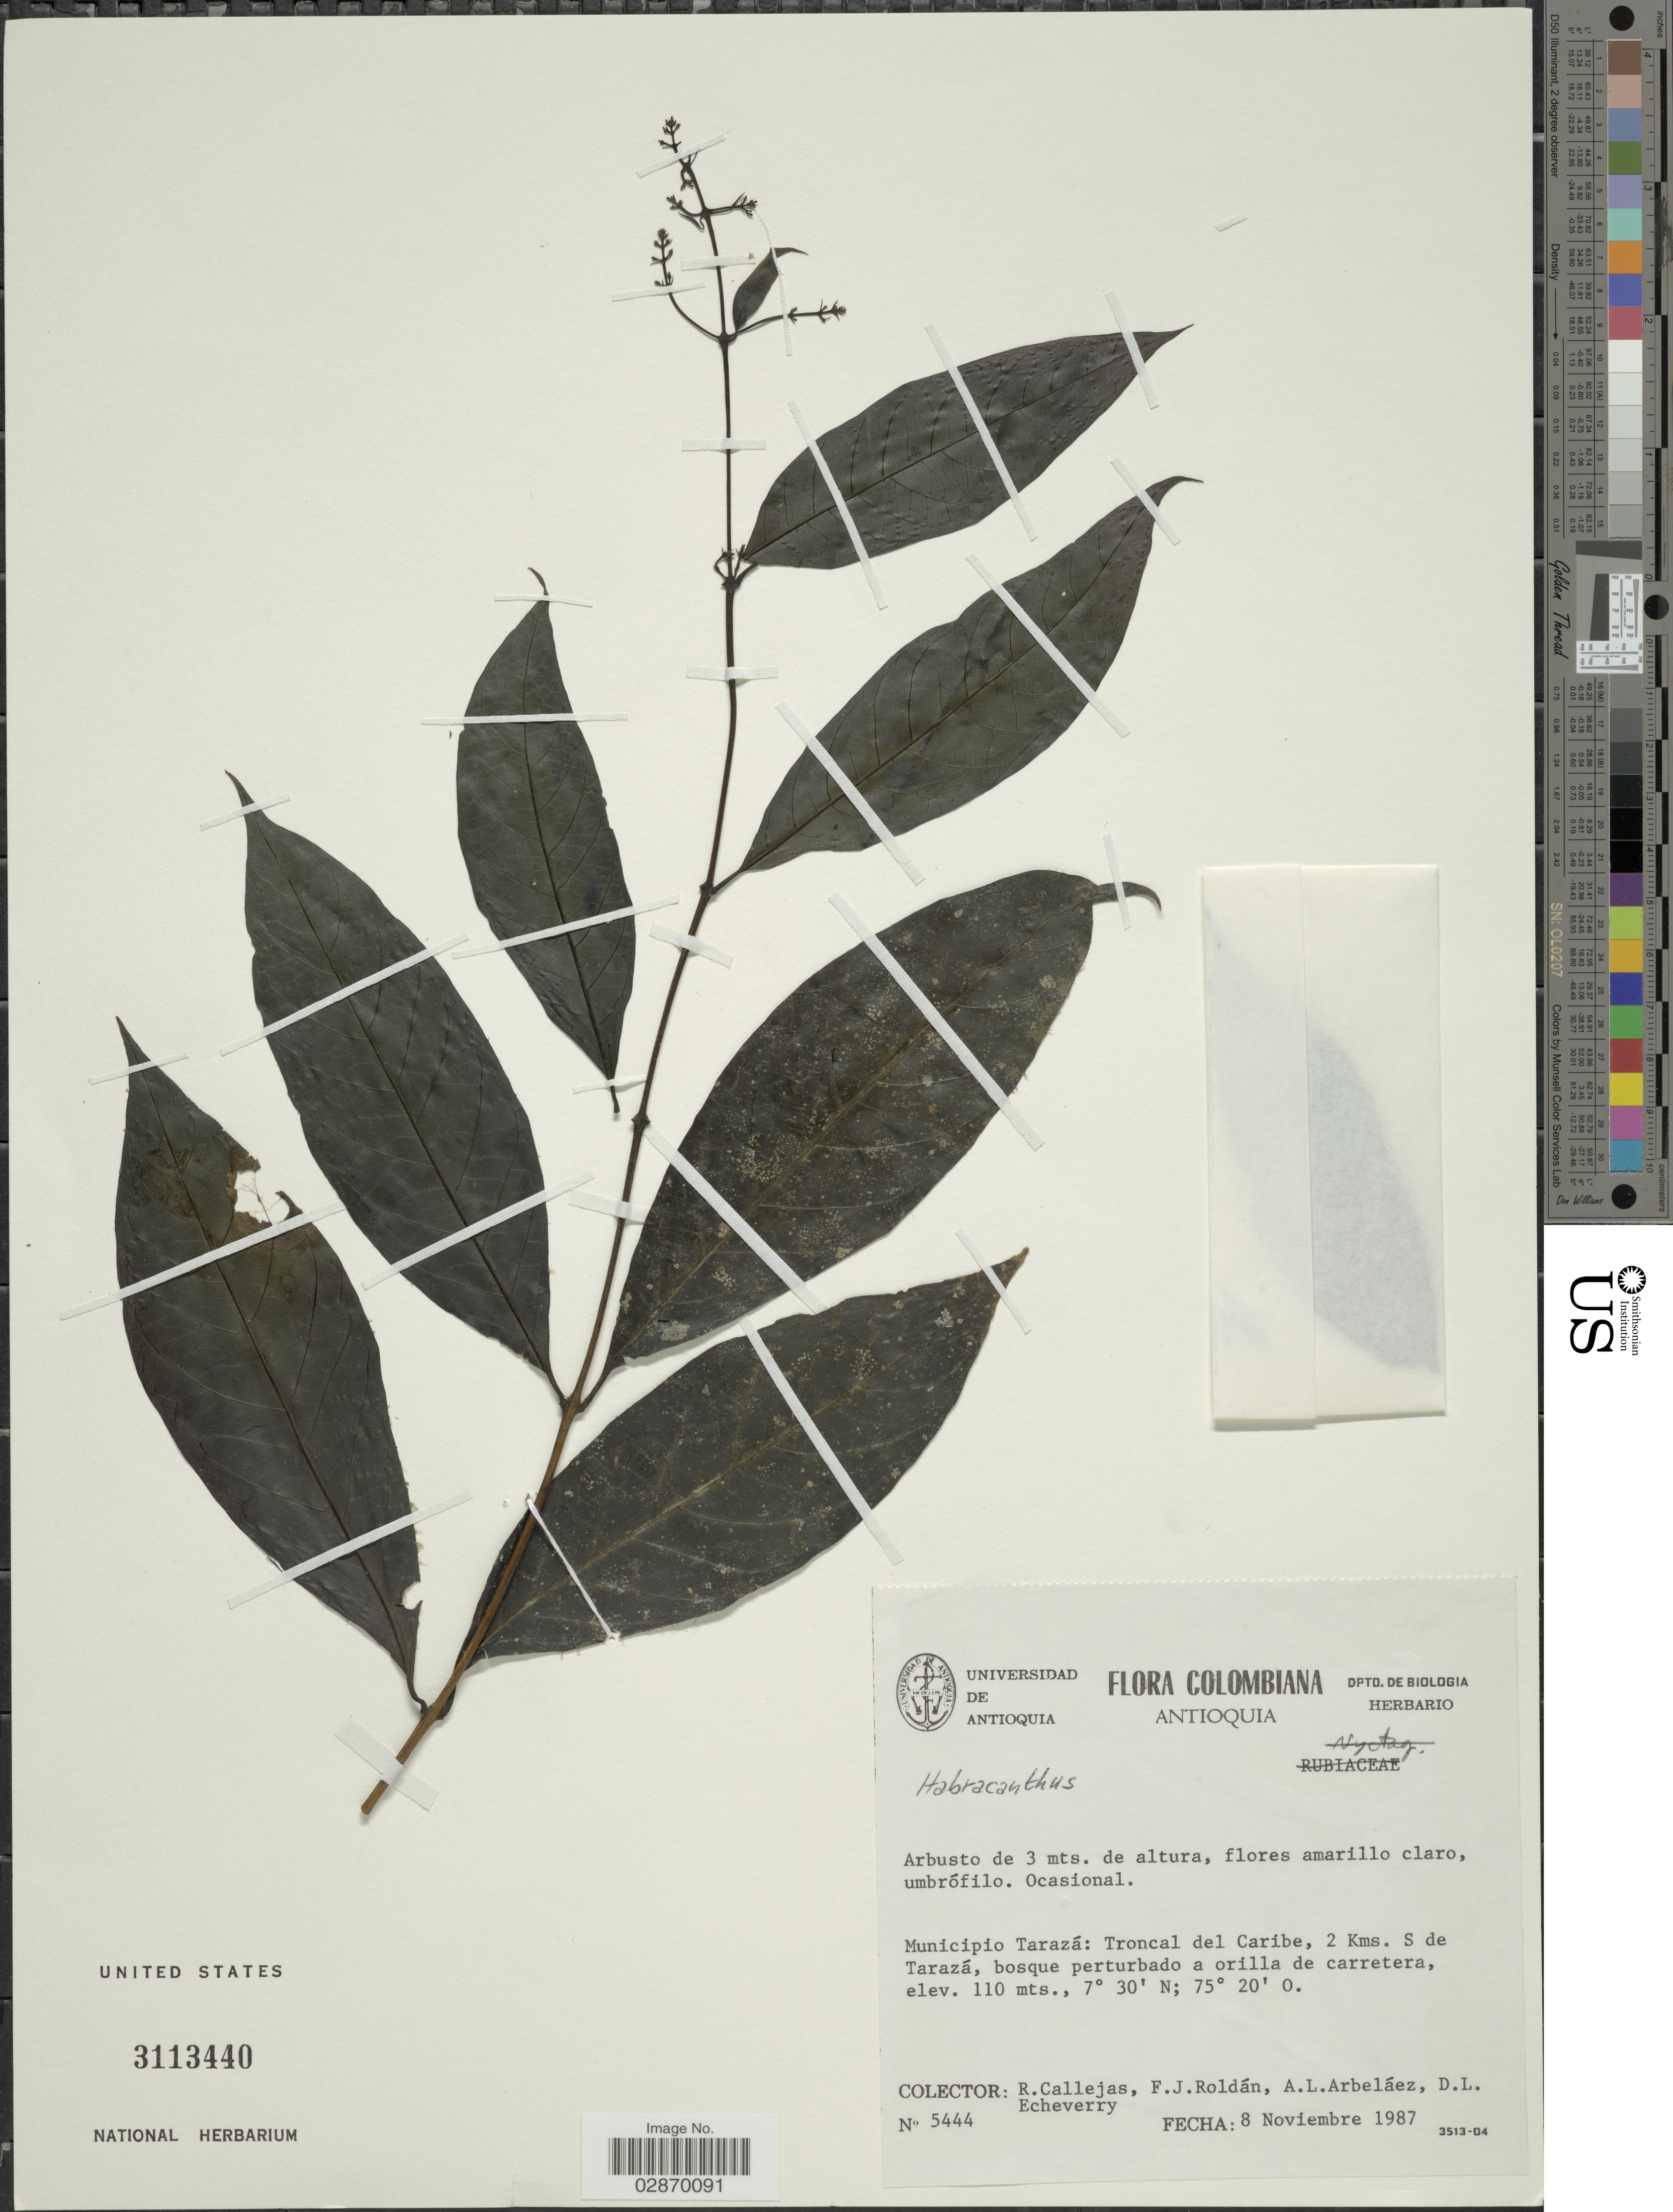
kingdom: Plantae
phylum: Tracheophyta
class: Magnoliopsida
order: Lamiales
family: Acanthaceae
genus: Pseuderanthemum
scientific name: Pseuderanthemum sp.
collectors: R. Callejas, F. J. Roldán, A. Arbeláez Alvarez & D. Echeverry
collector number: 5444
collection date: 1987-11-08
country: Colombia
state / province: Antioquia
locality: Municipio Tarazá, Troncal del Caribe, 2 Kms. S de Tarazá.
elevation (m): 110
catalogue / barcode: US 3113440